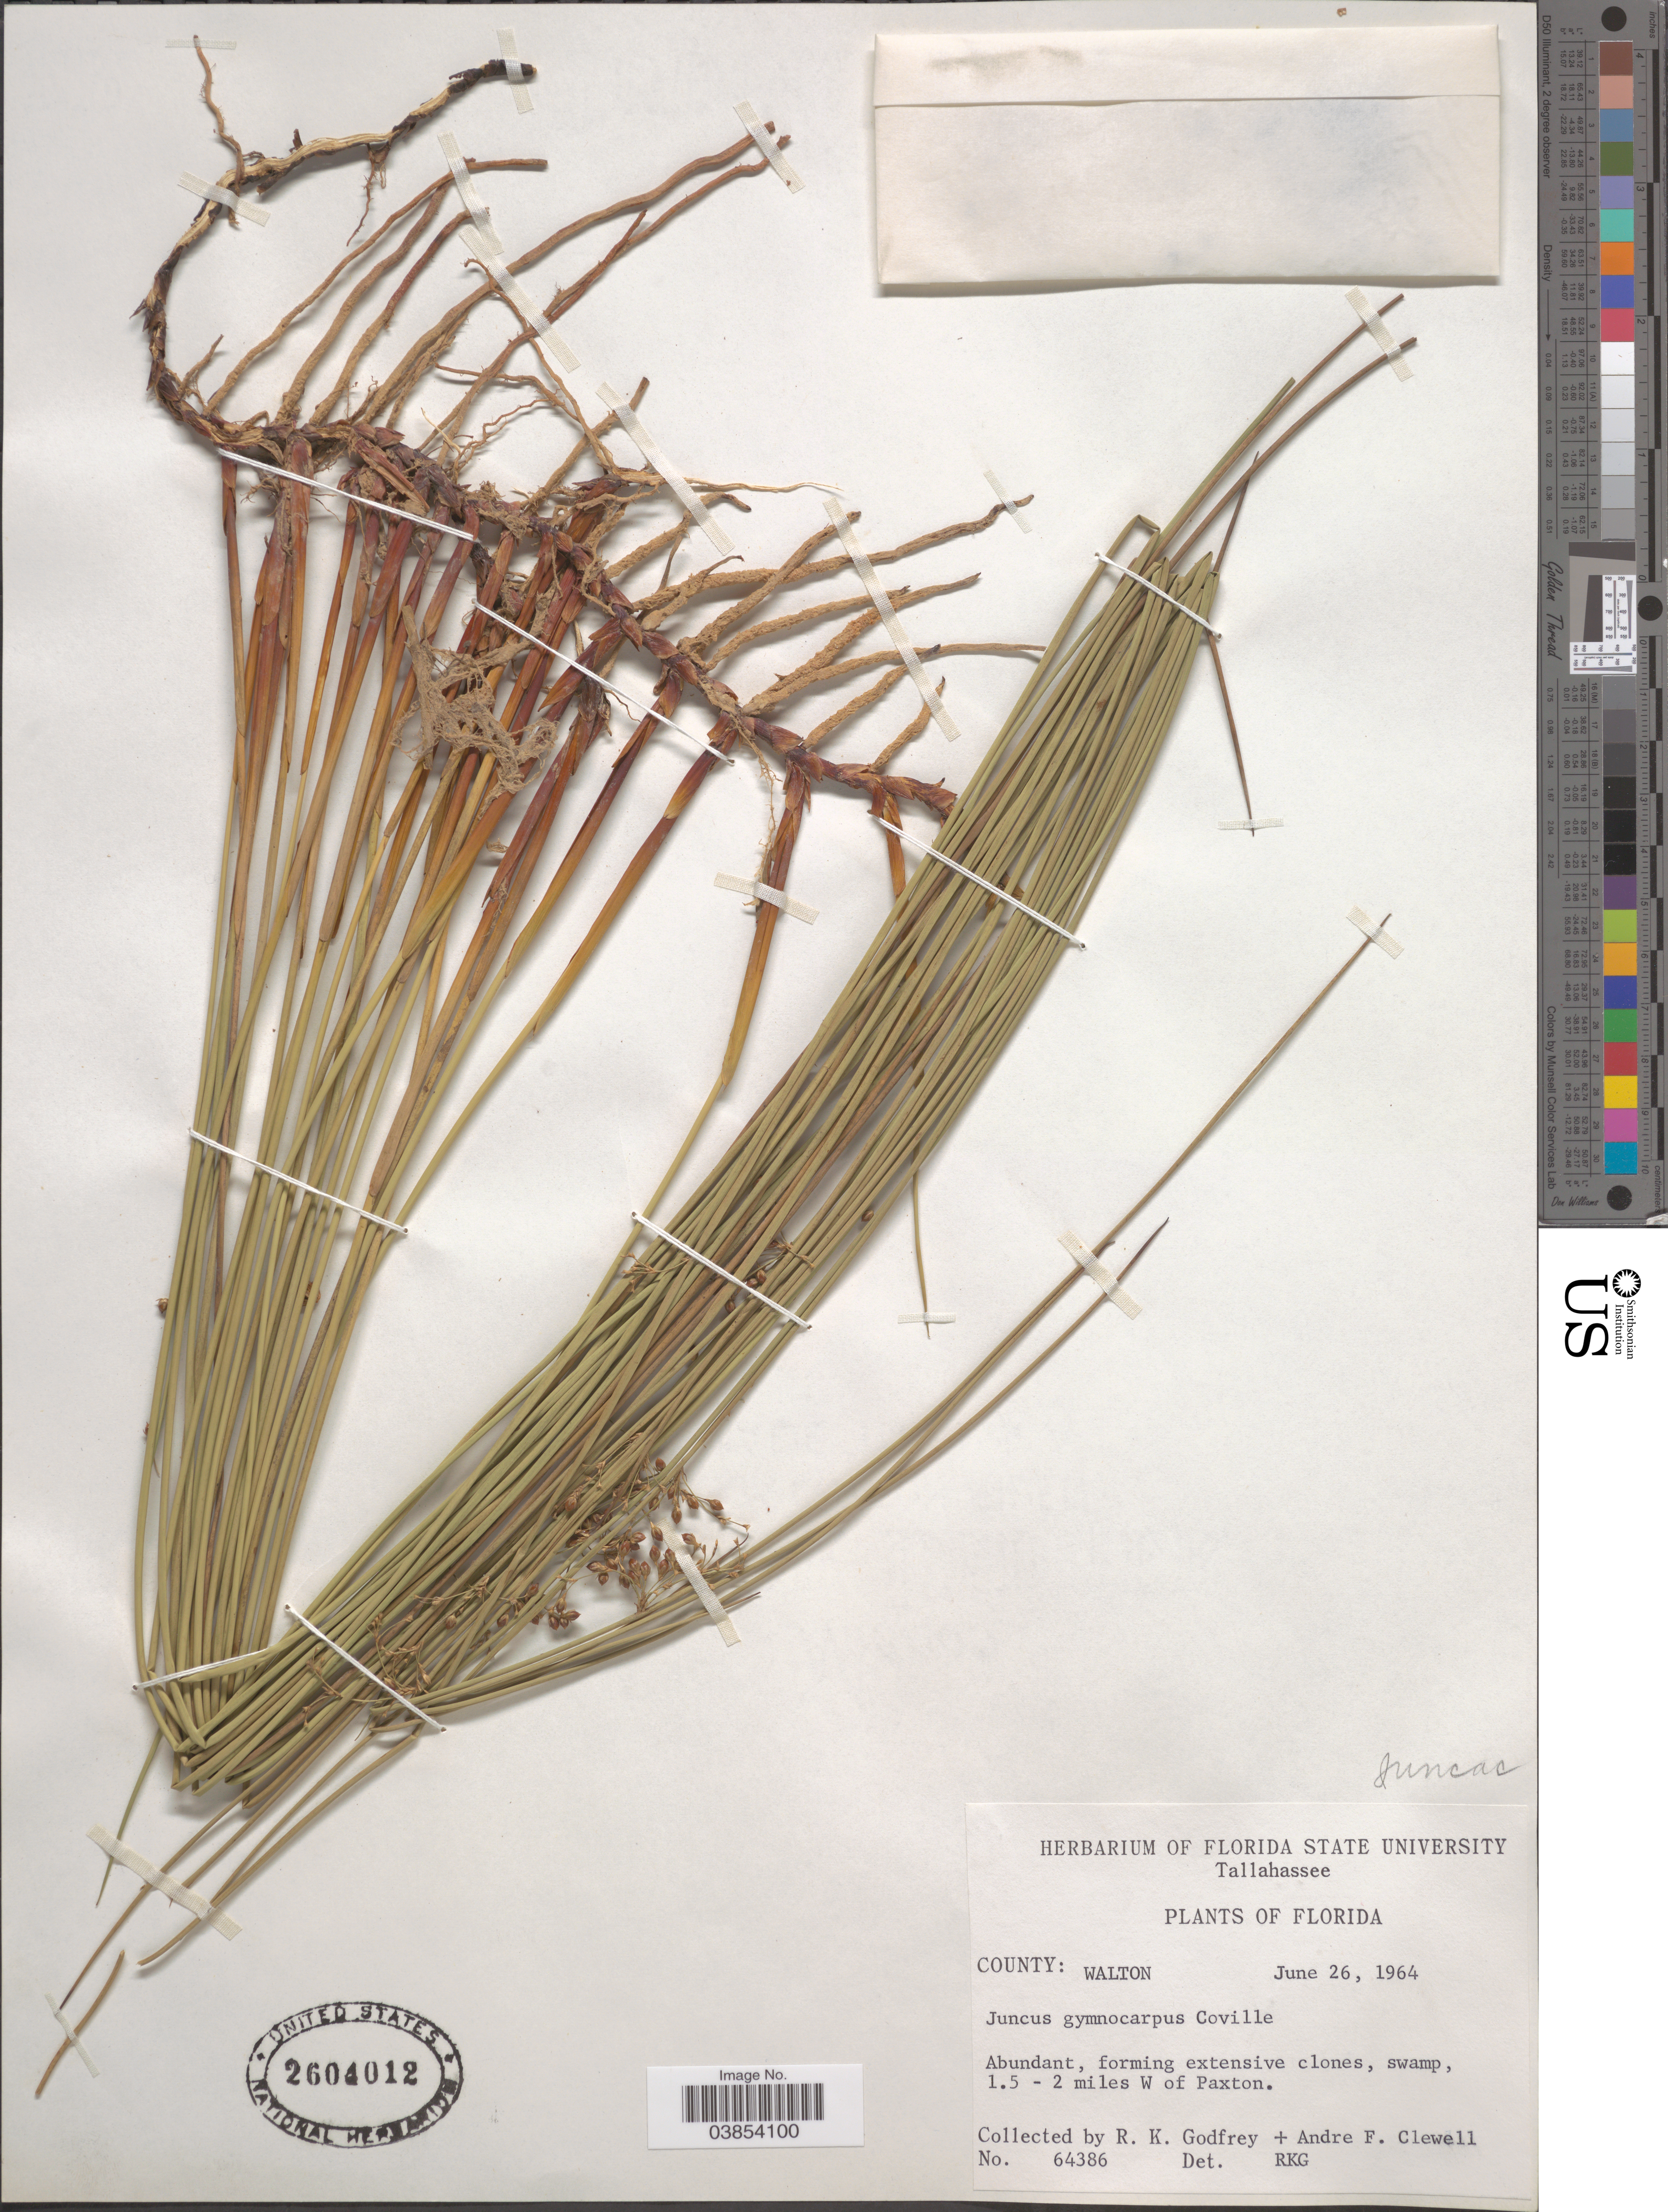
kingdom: Plantae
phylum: Tracheophyta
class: Liliopsida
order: Poales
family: Juncaceae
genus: Juncus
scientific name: Juncus gymnocarpus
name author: Coville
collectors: R. K. Godfrey & A. Clewell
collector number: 64386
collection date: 1964-06-26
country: United States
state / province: Florida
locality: Tallahassee. County: Walton. 1.5 - 2 miles W of Paxton.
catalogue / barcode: US 2604012